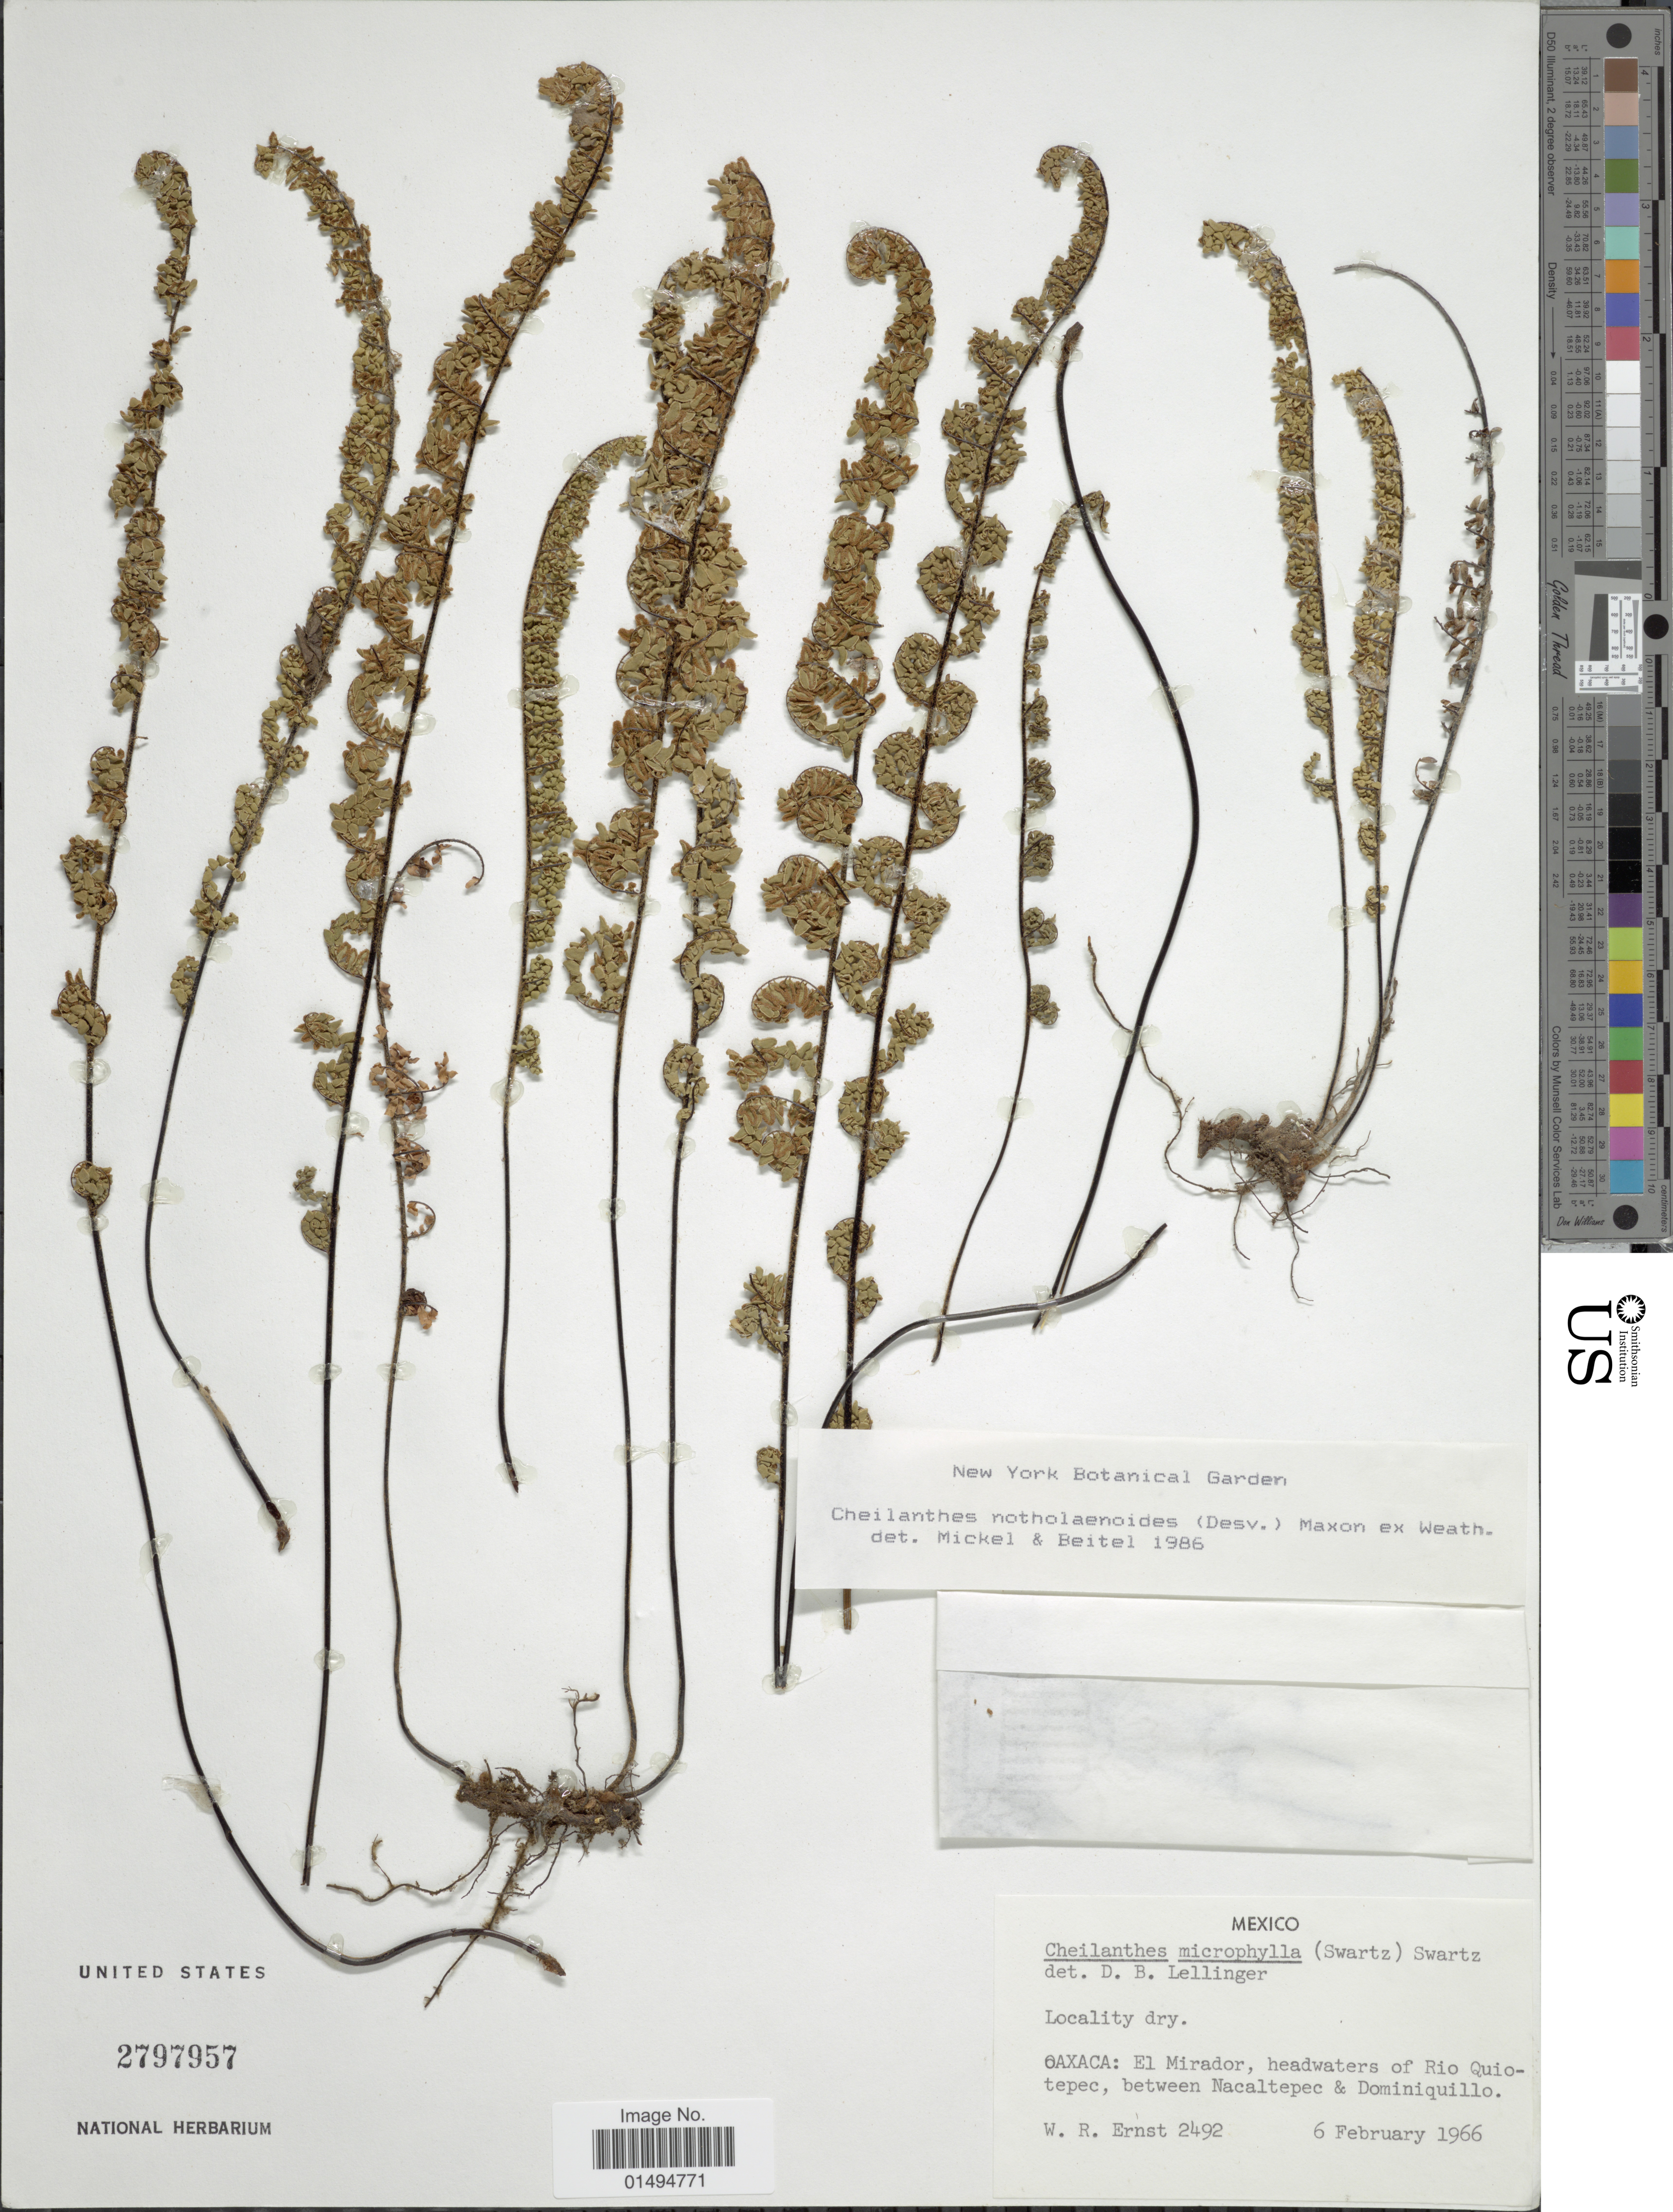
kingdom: Plantae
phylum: Tracheophyta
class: Polypodiopsida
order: Polypodiales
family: Pteridaceae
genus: Myriopteris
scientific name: Myriopteris notholaenoides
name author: (Desv.) Grusz & Windham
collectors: W. R. Ernst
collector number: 2492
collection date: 1966-02-06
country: Mexico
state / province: Oaxaca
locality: El Mirador, headwaters of Rio Quiotepec, between Nacaltepec & Dominiquillo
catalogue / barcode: US 2797957